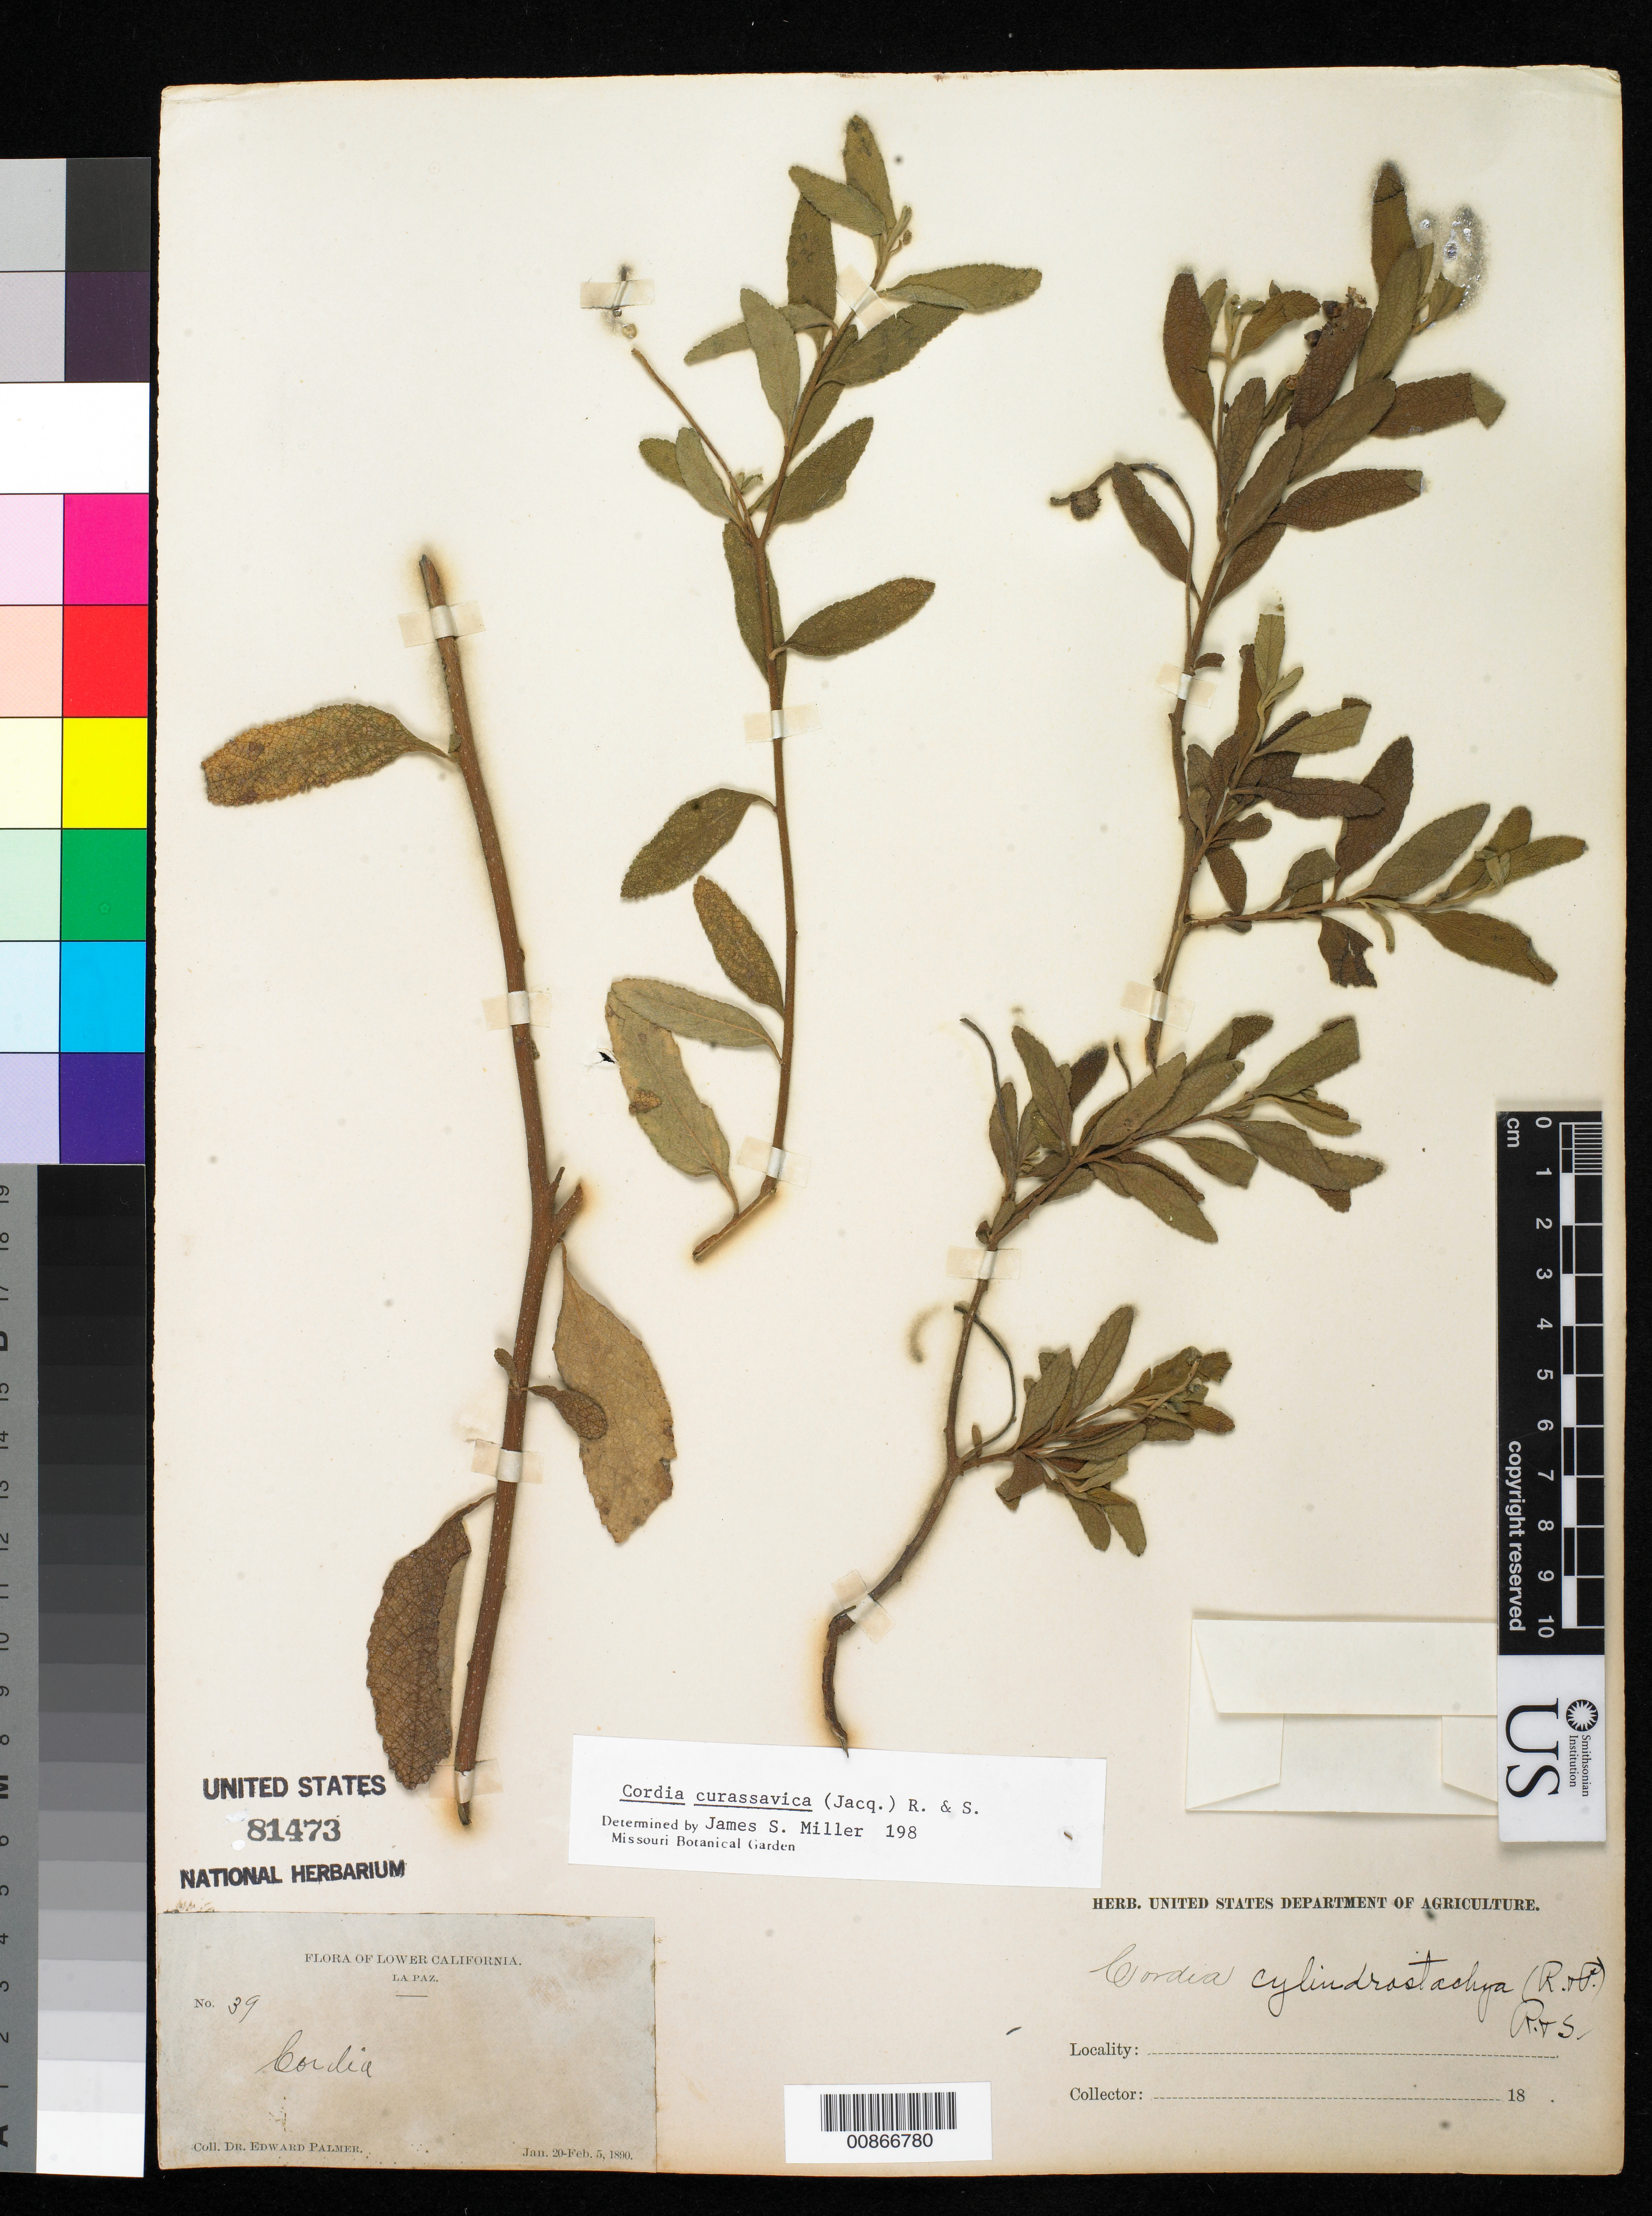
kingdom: Plantae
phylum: Tracheophyta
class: Magnoliopsida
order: Boraginales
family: Cordiaceae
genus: Cordia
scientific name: Cordia curassavica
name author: (Jacq.) Roem. & Schult.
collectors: E. Palmer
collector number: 39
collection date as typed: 20 Jan 1890 to 05 Feb 1890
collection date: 1890-01-20/1890-02-05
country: Mexico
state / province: Baja California Sur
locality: La Paz, Baja California Sur.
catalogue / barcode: US 81473